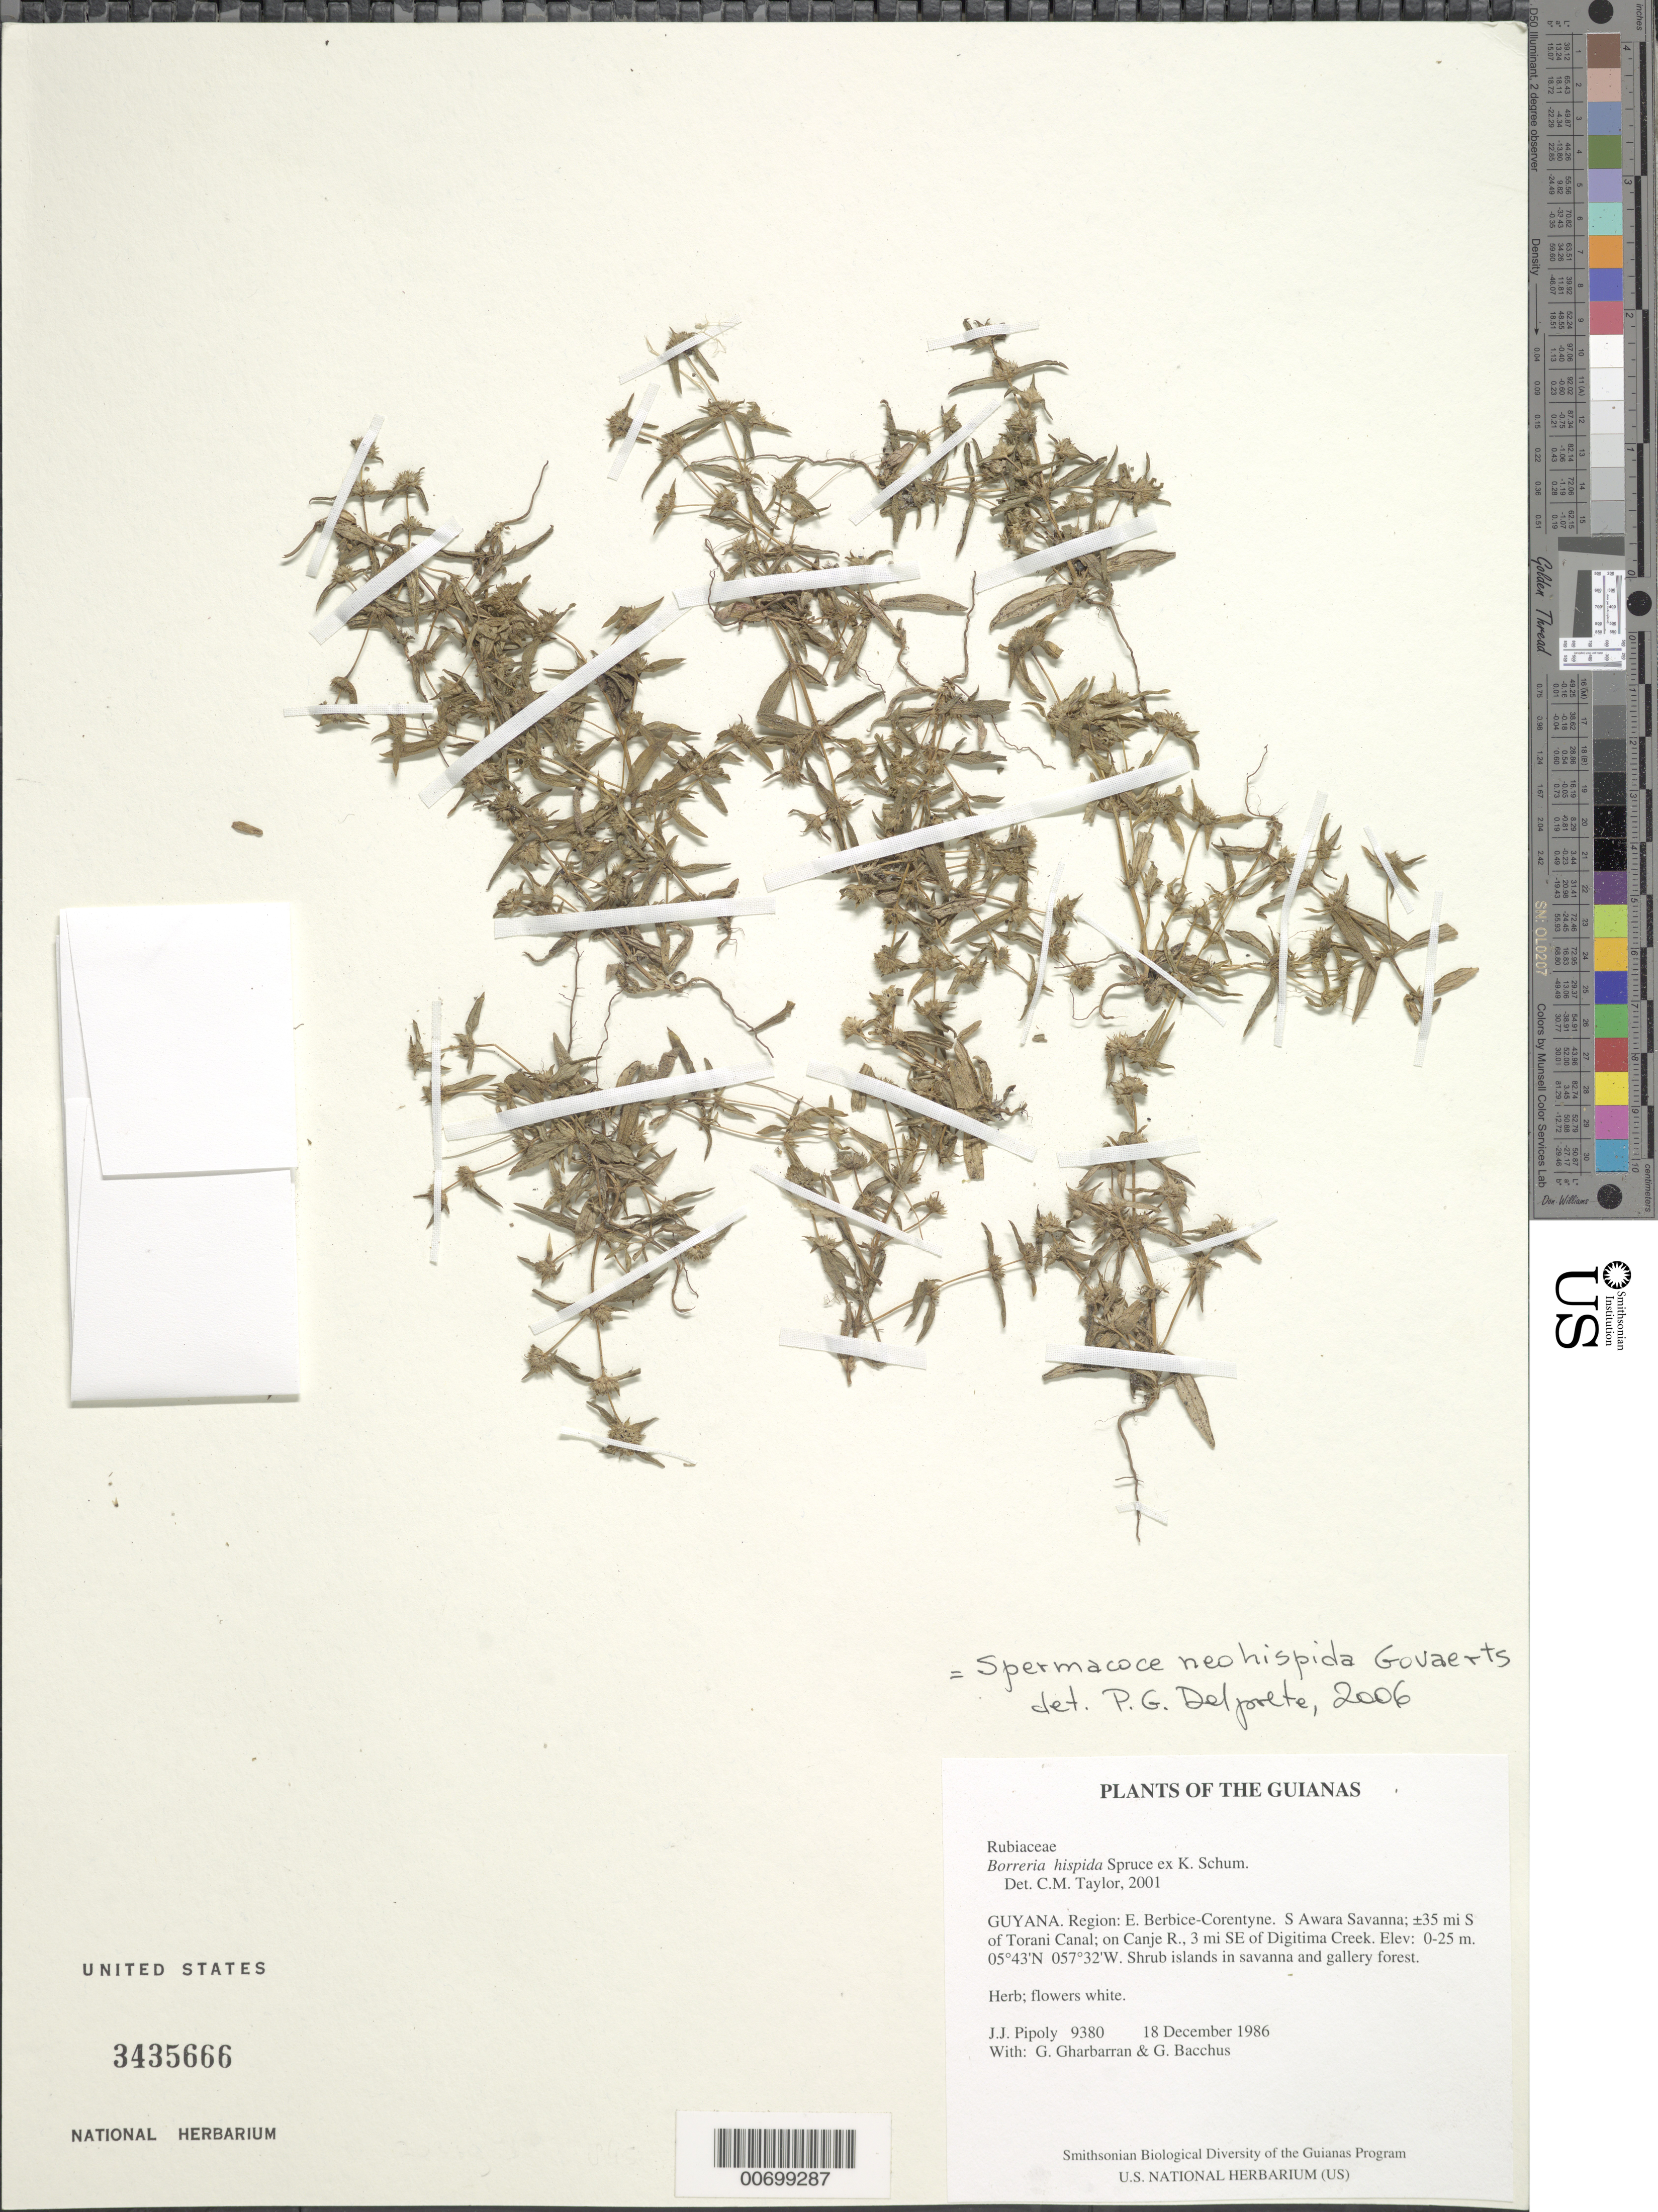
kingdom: Plantae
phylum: Tracheophyta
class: Magnoliopsida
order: Gentianales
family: Rubiaceae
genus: Spermacoce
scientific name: Spermacoce neohispida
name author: Govaerts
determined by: Delprete, P. G., Herb. de Guyane Cay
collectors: J. J. Pipoly, G. Gharbarran & G. Bacchus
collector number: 9380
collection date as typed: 18 December 1986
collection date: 1986-12-18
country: Guyana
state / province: E. Berbice-Corentyne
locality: S Awara Savanna; ±35 mi S of Torani Canal; on Canje R., 3 mi SE of Digitima Creek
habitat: Shrub islands in savanna and gallery forest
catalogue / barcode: US 3435666